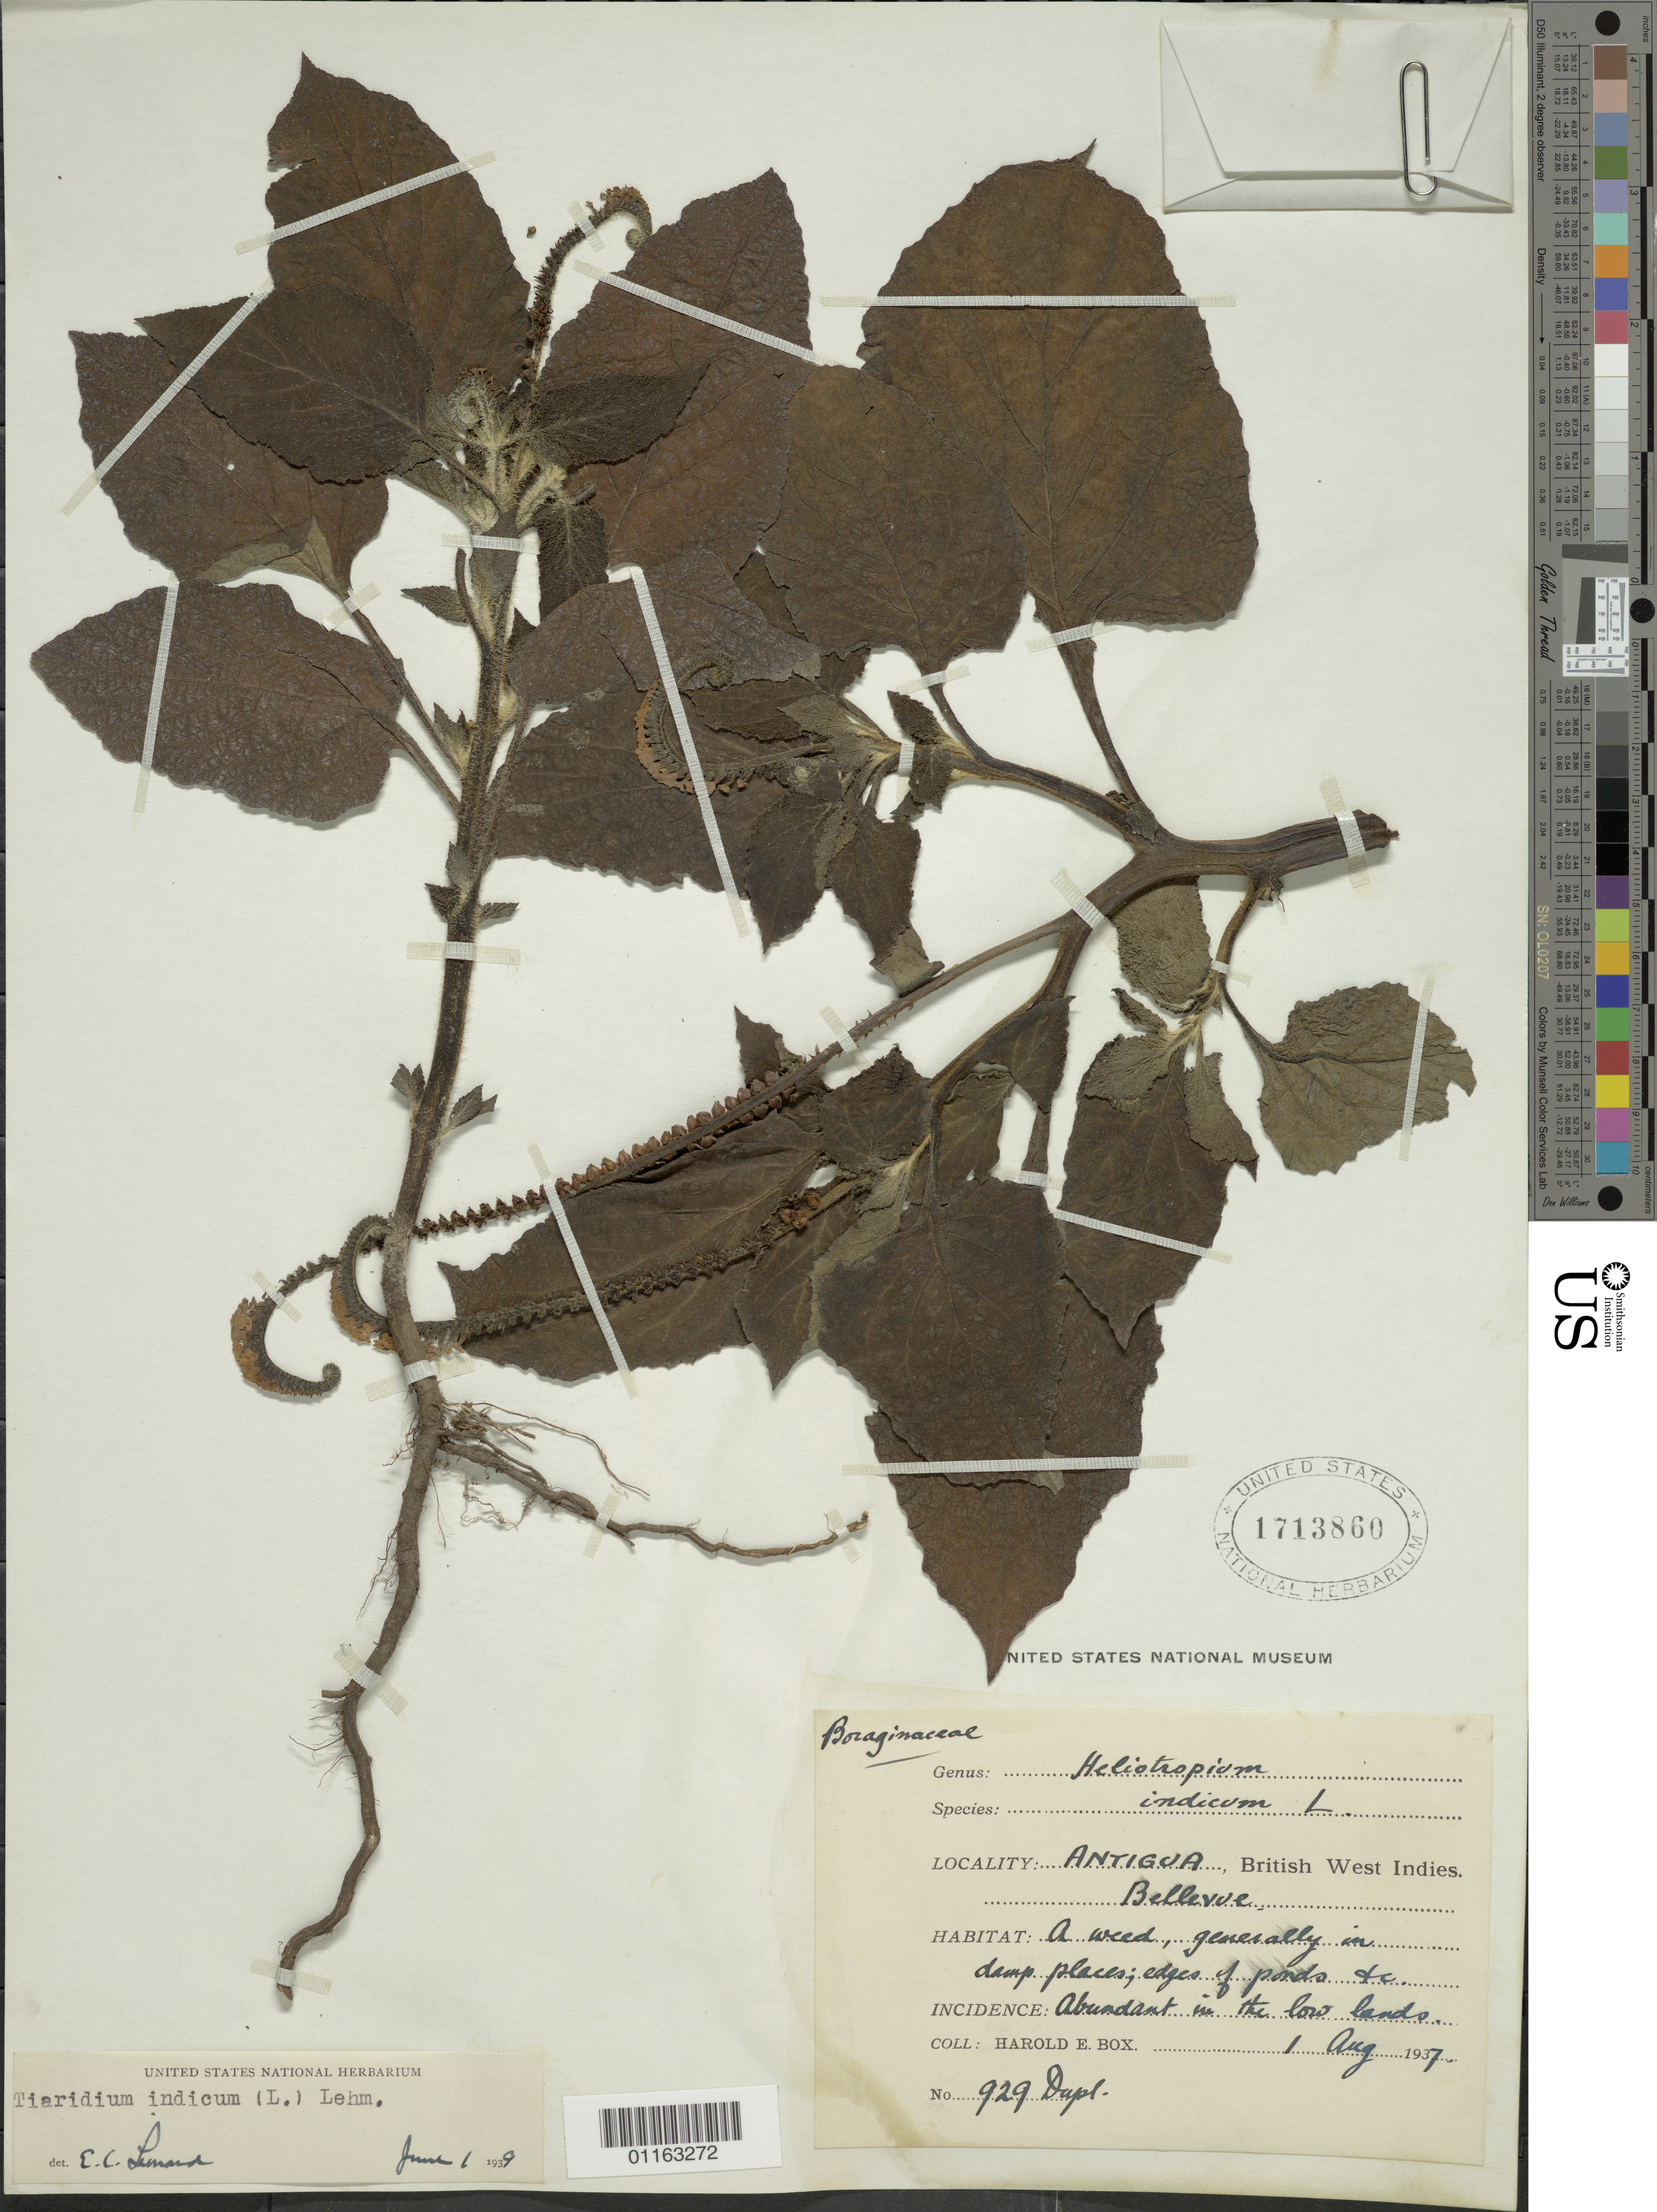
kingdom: Plantae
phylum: Tracheophyta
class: Magnoliopsida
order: Boraginales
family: Heliotropiaceae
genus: Heliotropium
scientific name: Heliotropium indicum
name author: L.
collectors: H. E. Box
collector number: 929 dupl.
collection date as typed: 01 Aug 1937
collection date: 1937-08-01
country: Antigua and Barbuda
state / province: Saint John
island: Antigua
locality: Bellevue; generally in damp places, edges of ponds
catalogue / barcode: US 1713860